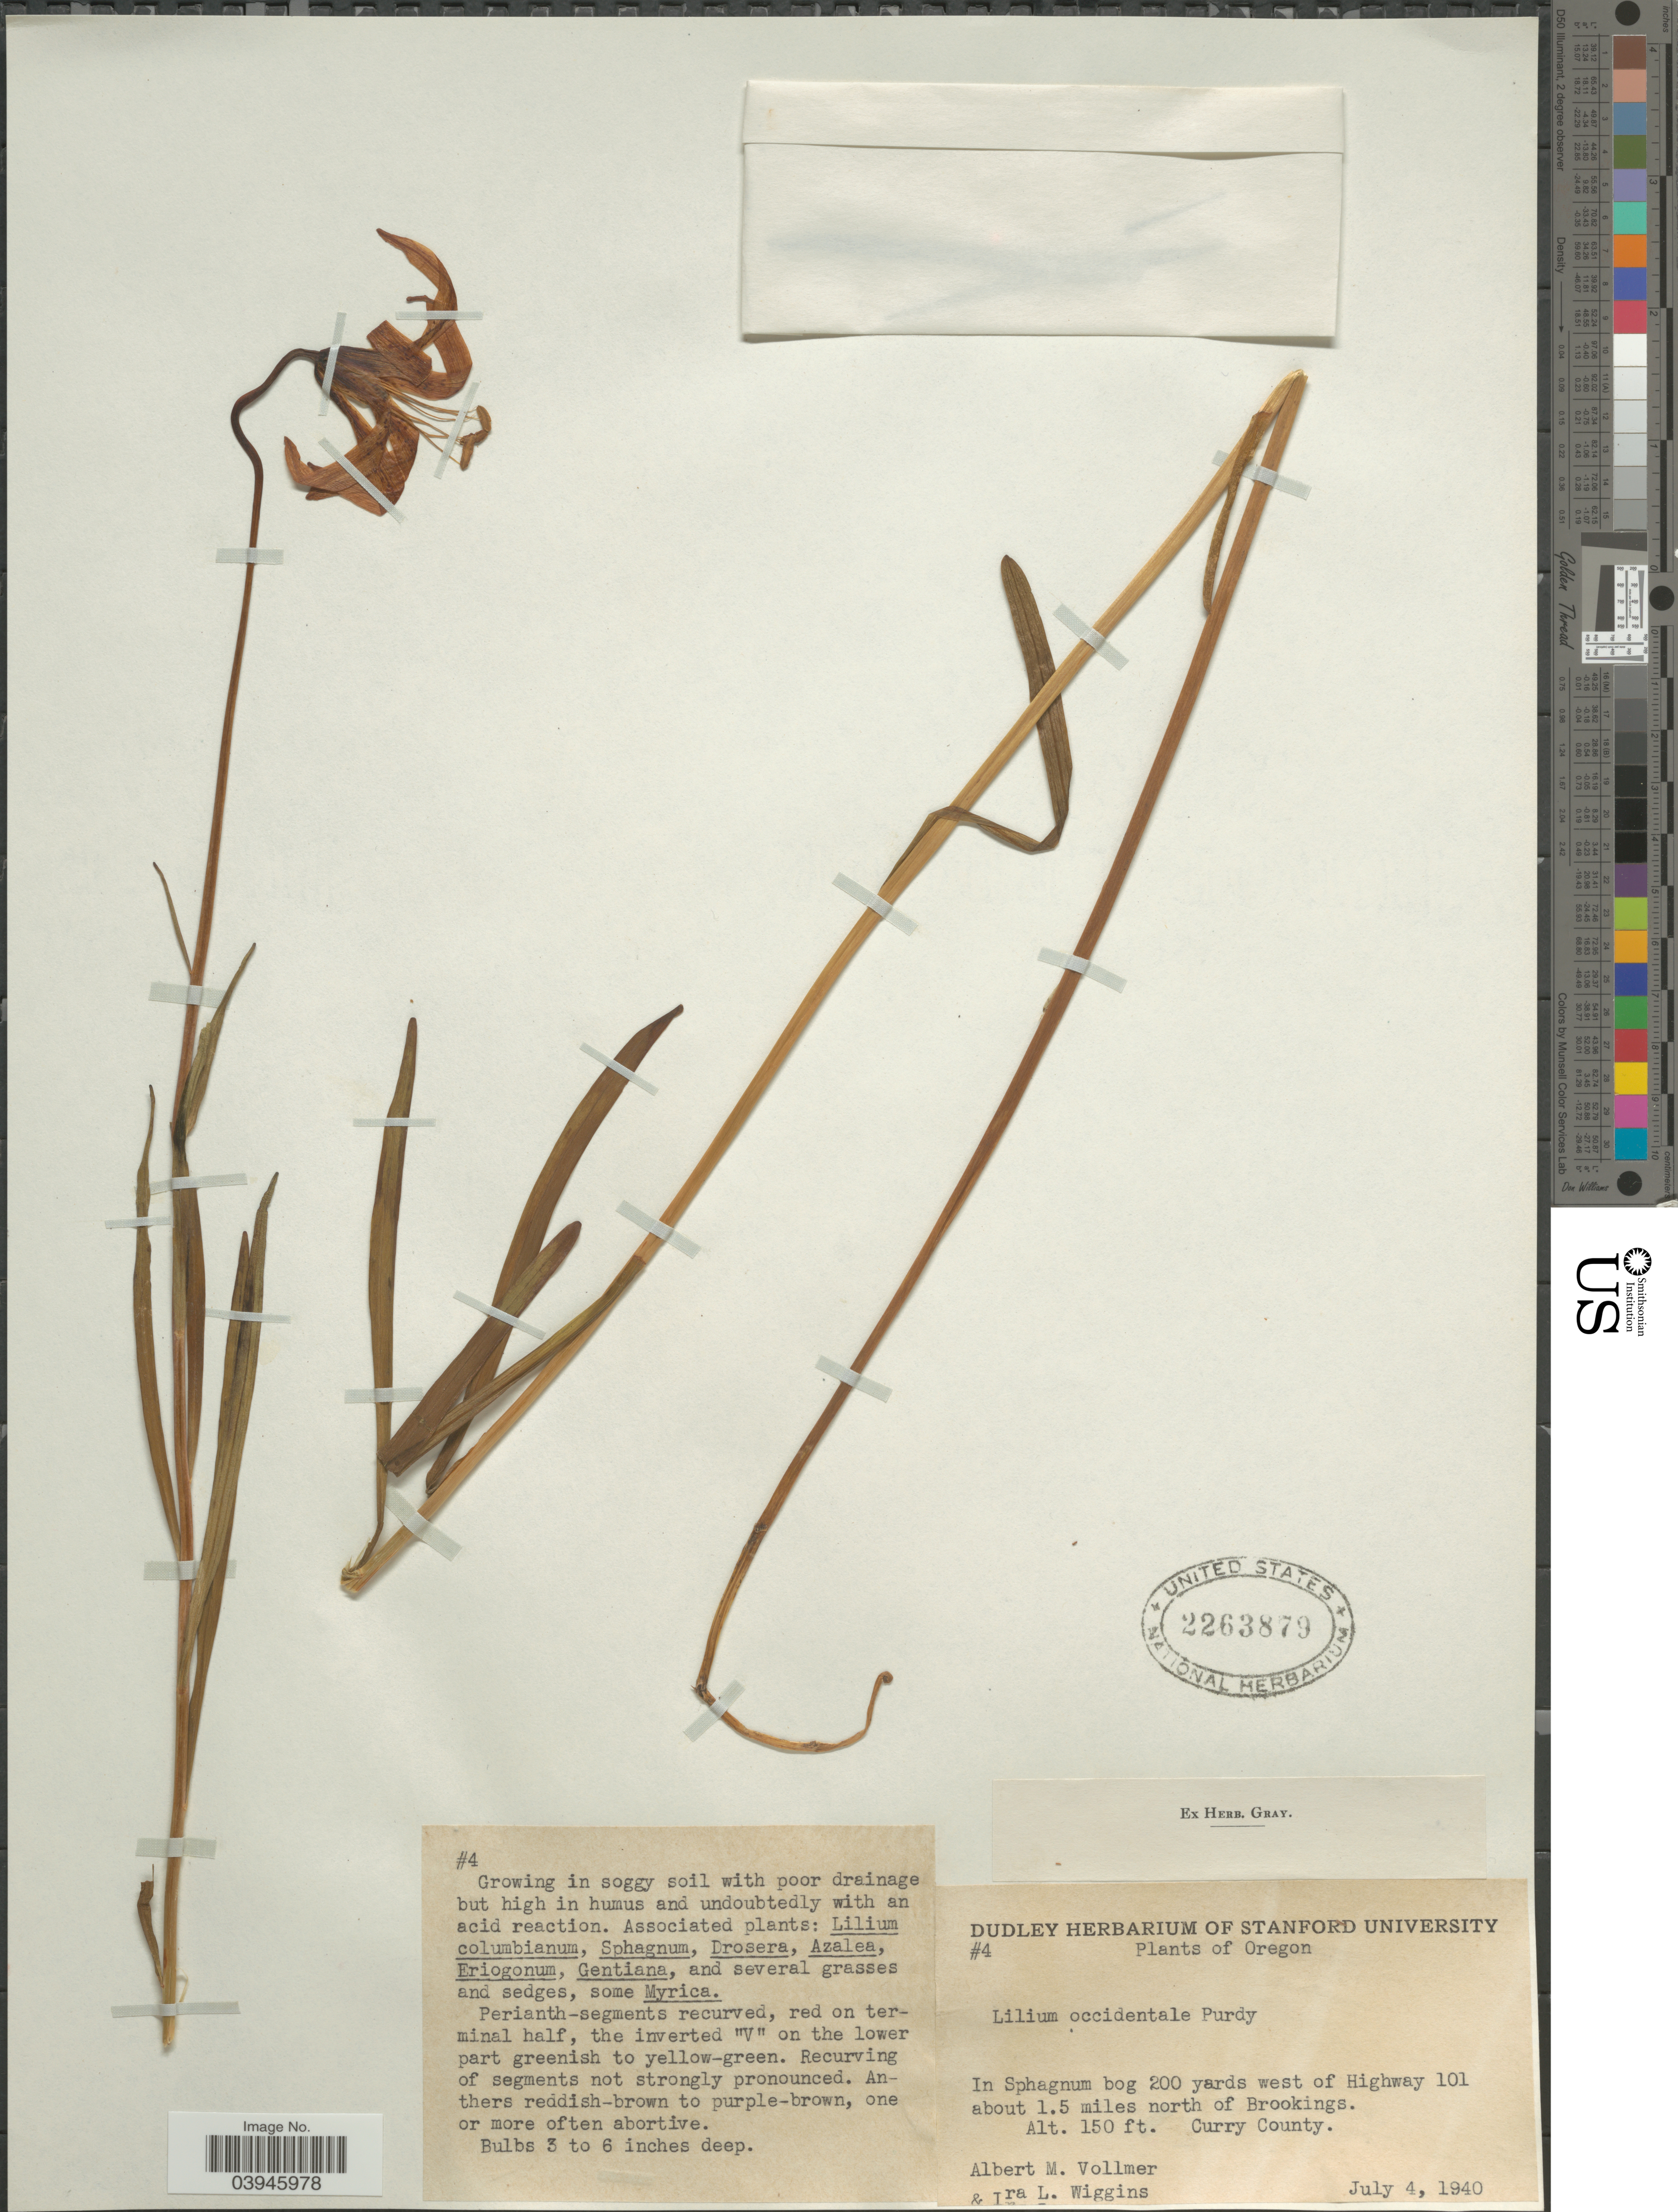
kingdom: Plantae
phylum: Tracheophyta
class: Liliopsida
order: Liliales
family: Liliaceae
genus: Lilium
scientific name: Lilium occidentale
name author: Purdy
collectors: A. Vollmer & I. L. Wiggins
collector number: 4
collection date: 1940-07-04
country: United States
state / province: Oregon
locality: In Sphagnum bog 200 yards west of Highway 101 about 1.5 miles north of Brookings. Curry County.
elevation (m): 46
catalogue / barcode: US 2263879